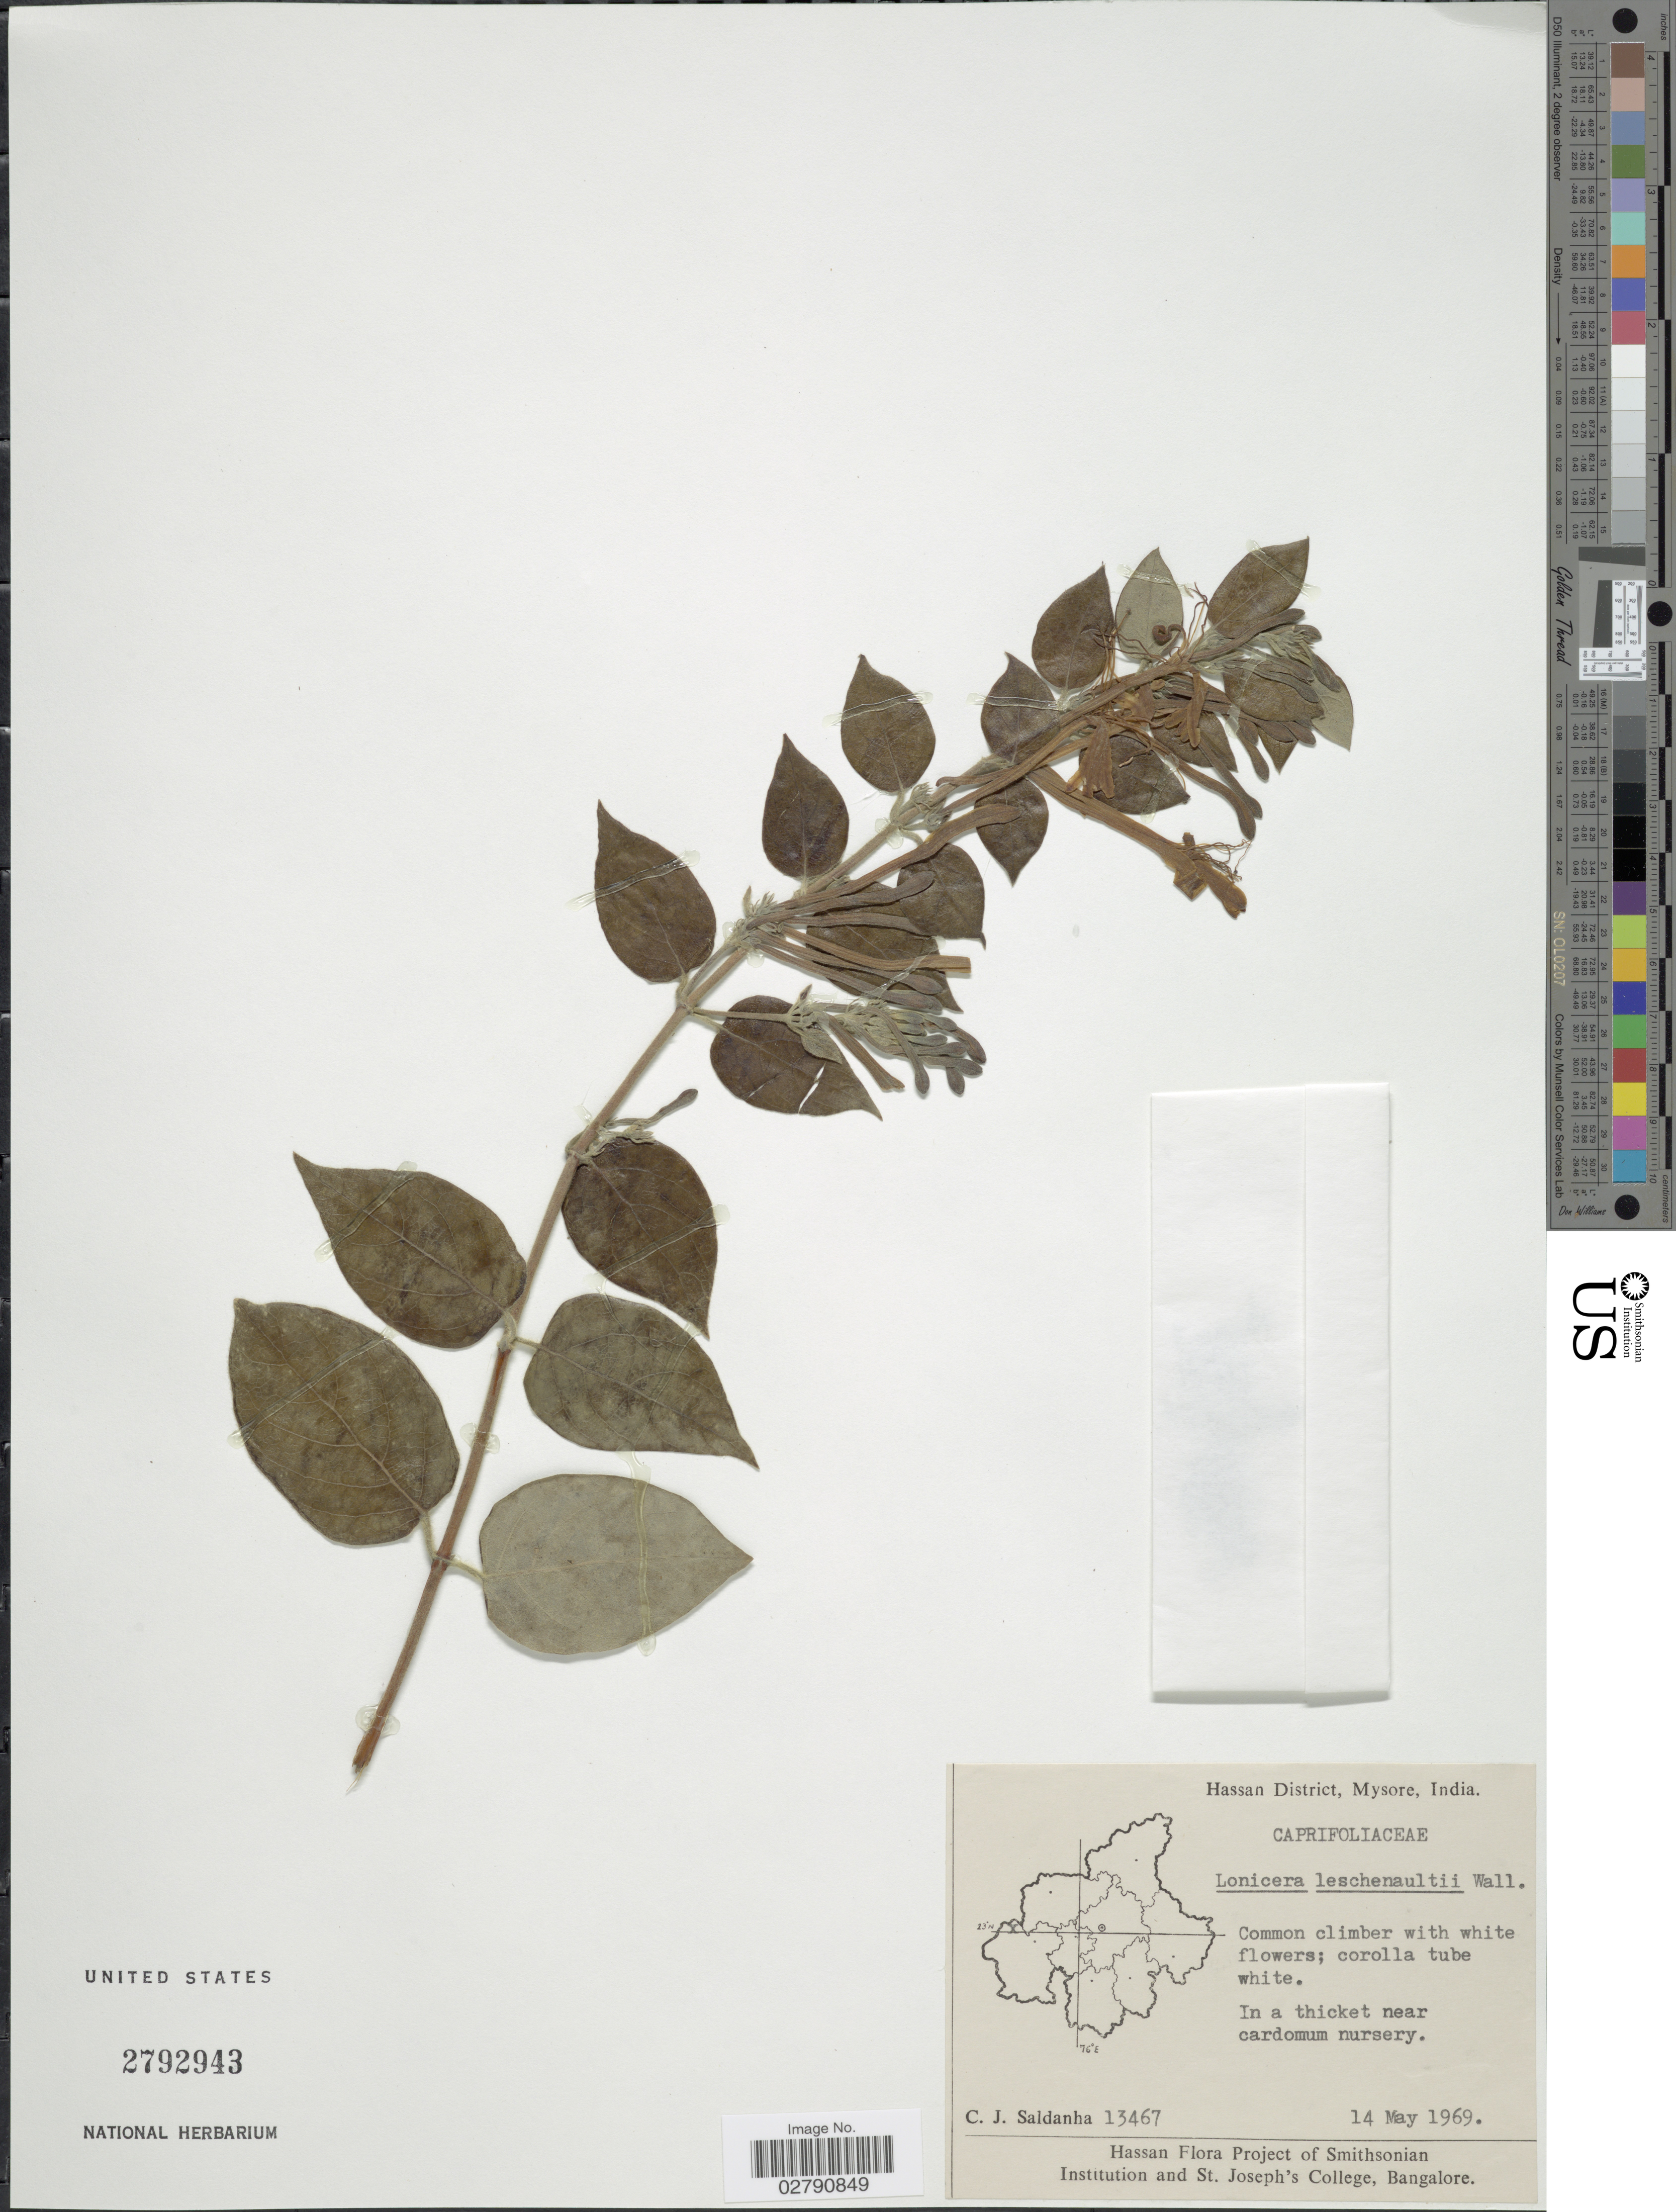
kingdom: Plantae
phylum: Tracheophyta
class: Magnoliopsida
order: Dipsacales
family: Caprifoliaceae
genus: Lonicera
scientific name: Lonicera leschenaultii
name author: Wall.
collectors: C. J. Saldanha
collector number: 13467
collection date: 1969-05-14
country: India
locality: Hassan District, Mysore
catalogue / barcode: US 2792943